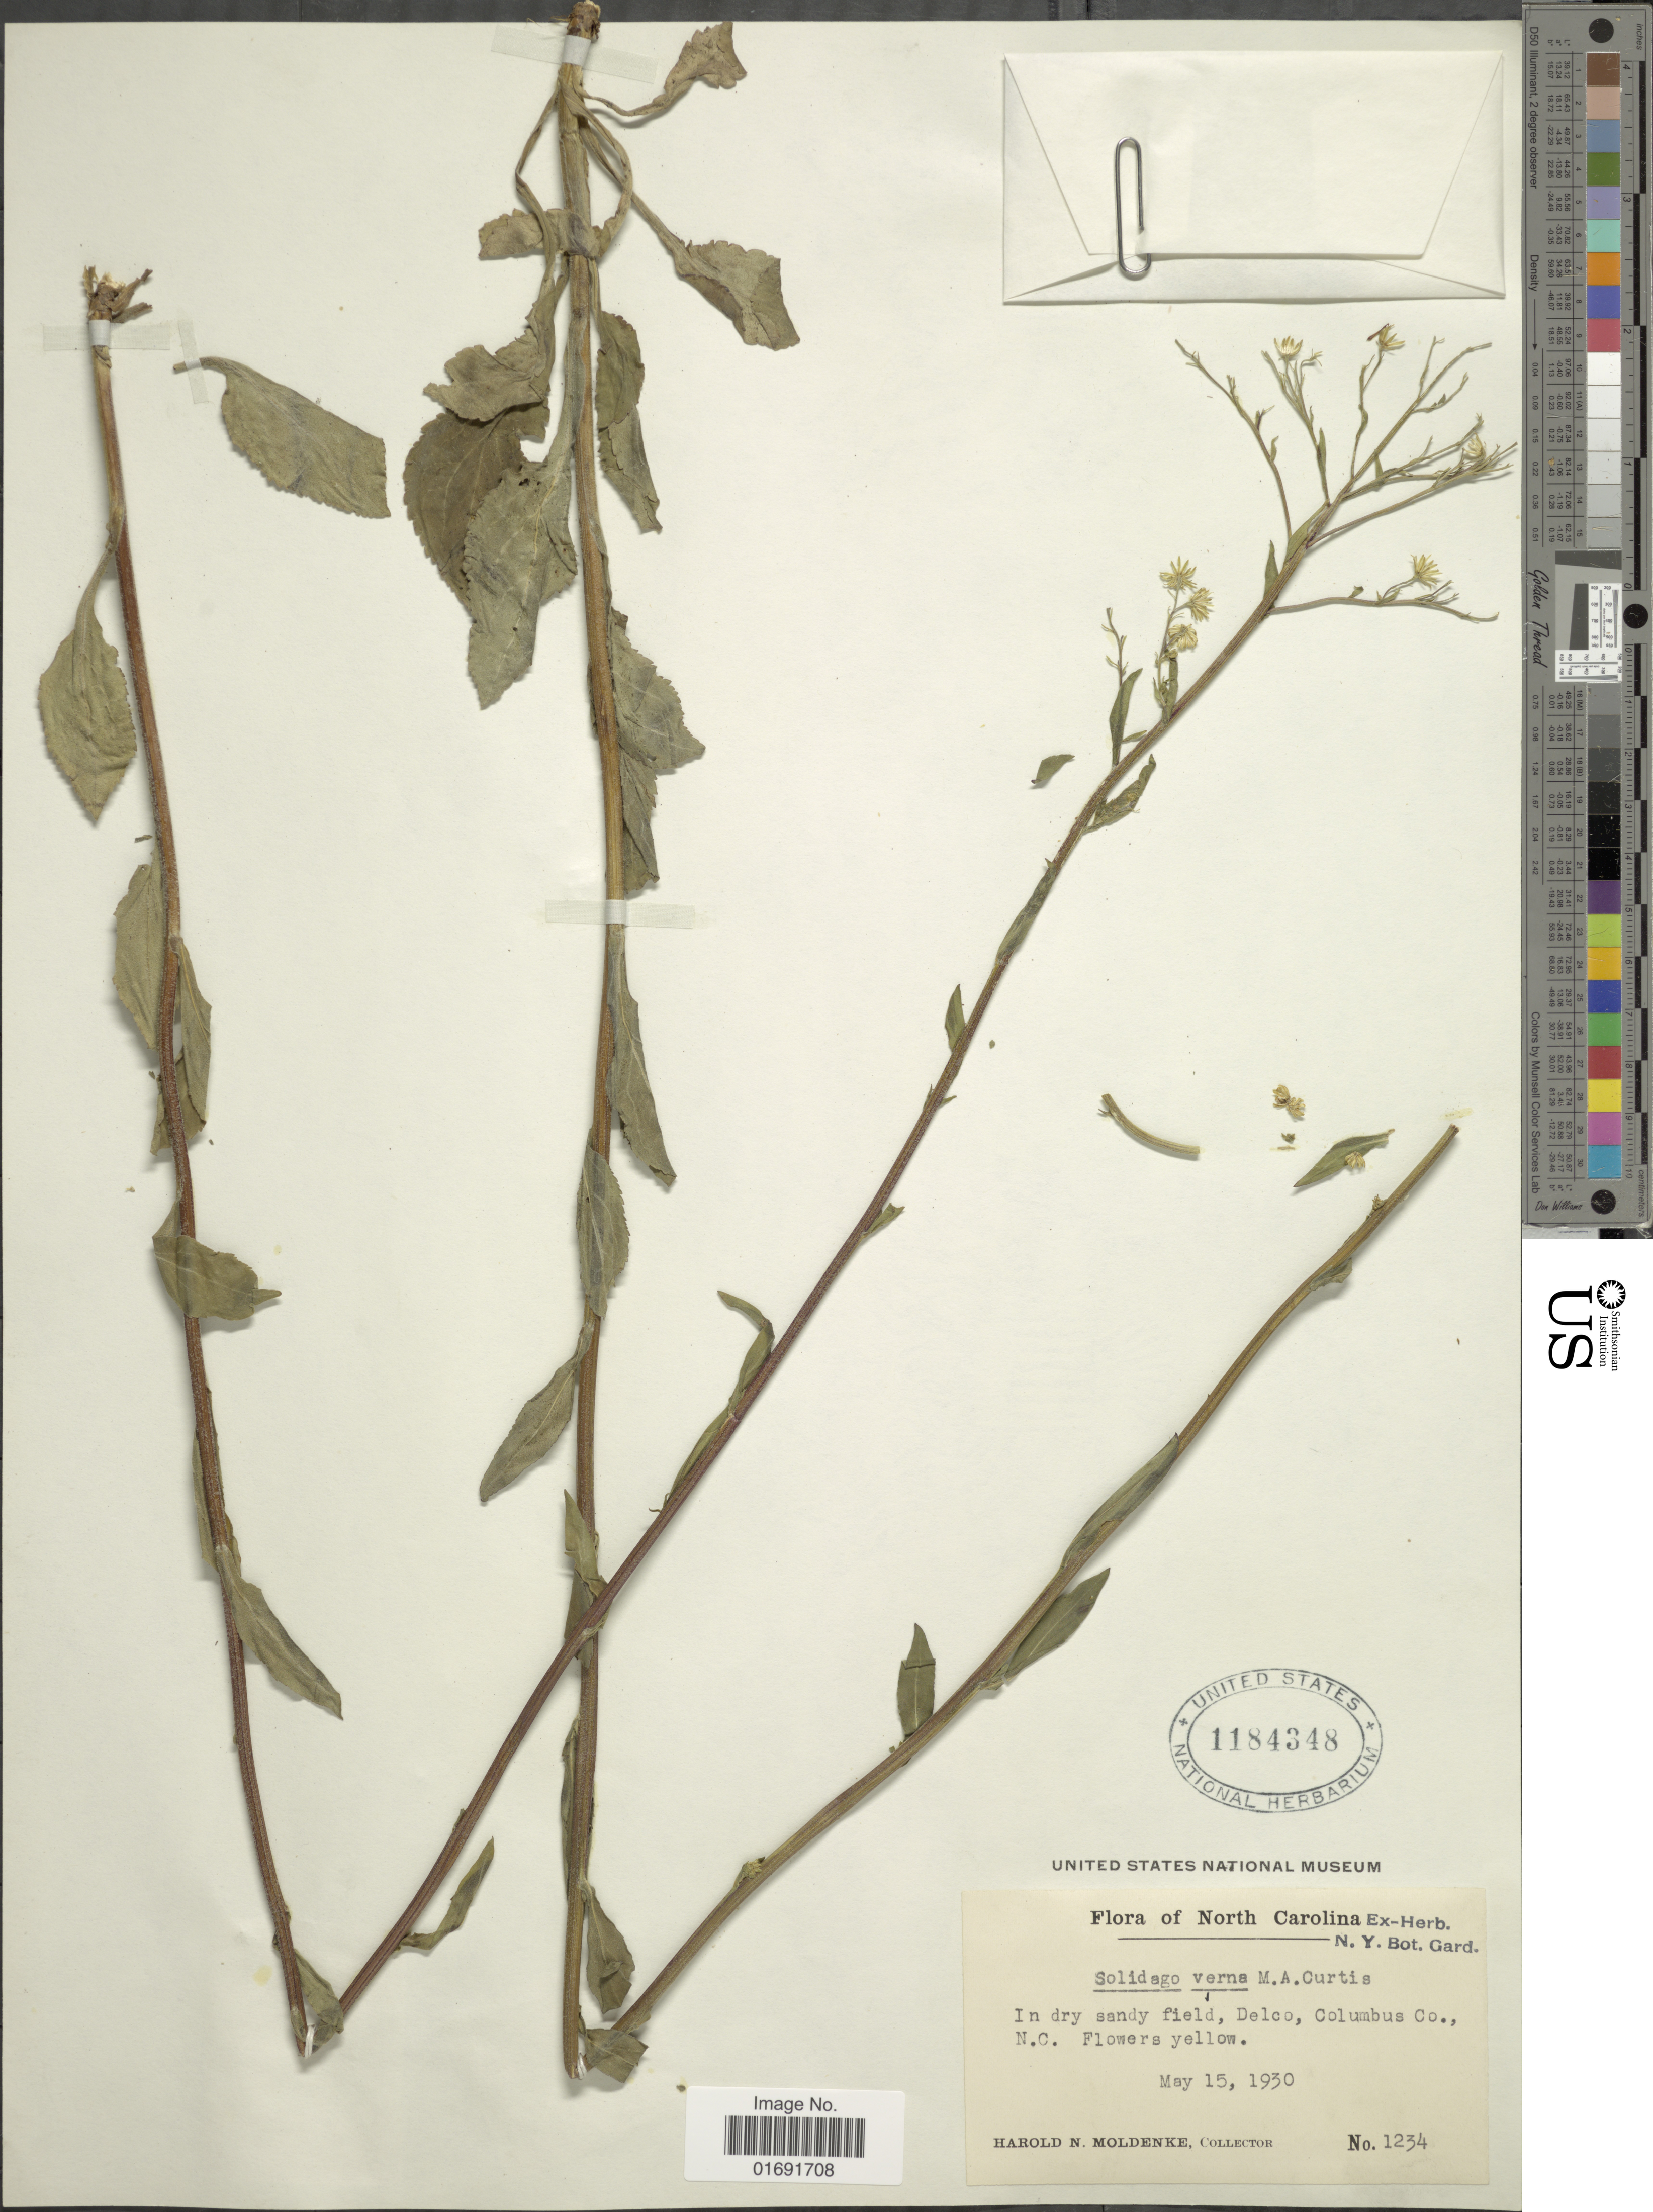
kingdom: Plantae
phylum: Tracheophyta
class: Magnoliopsida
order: Asterales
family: Asteraceae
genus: Solidago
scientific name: Solidago verna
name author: M.A. Curtis ex Torr. & A. Gray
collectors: H. N. Moldenke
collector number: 1234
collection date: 1930-05-15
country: United States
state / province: North Carolina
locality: Delco, Columbus Co., N. C.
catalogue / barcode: US 1184348